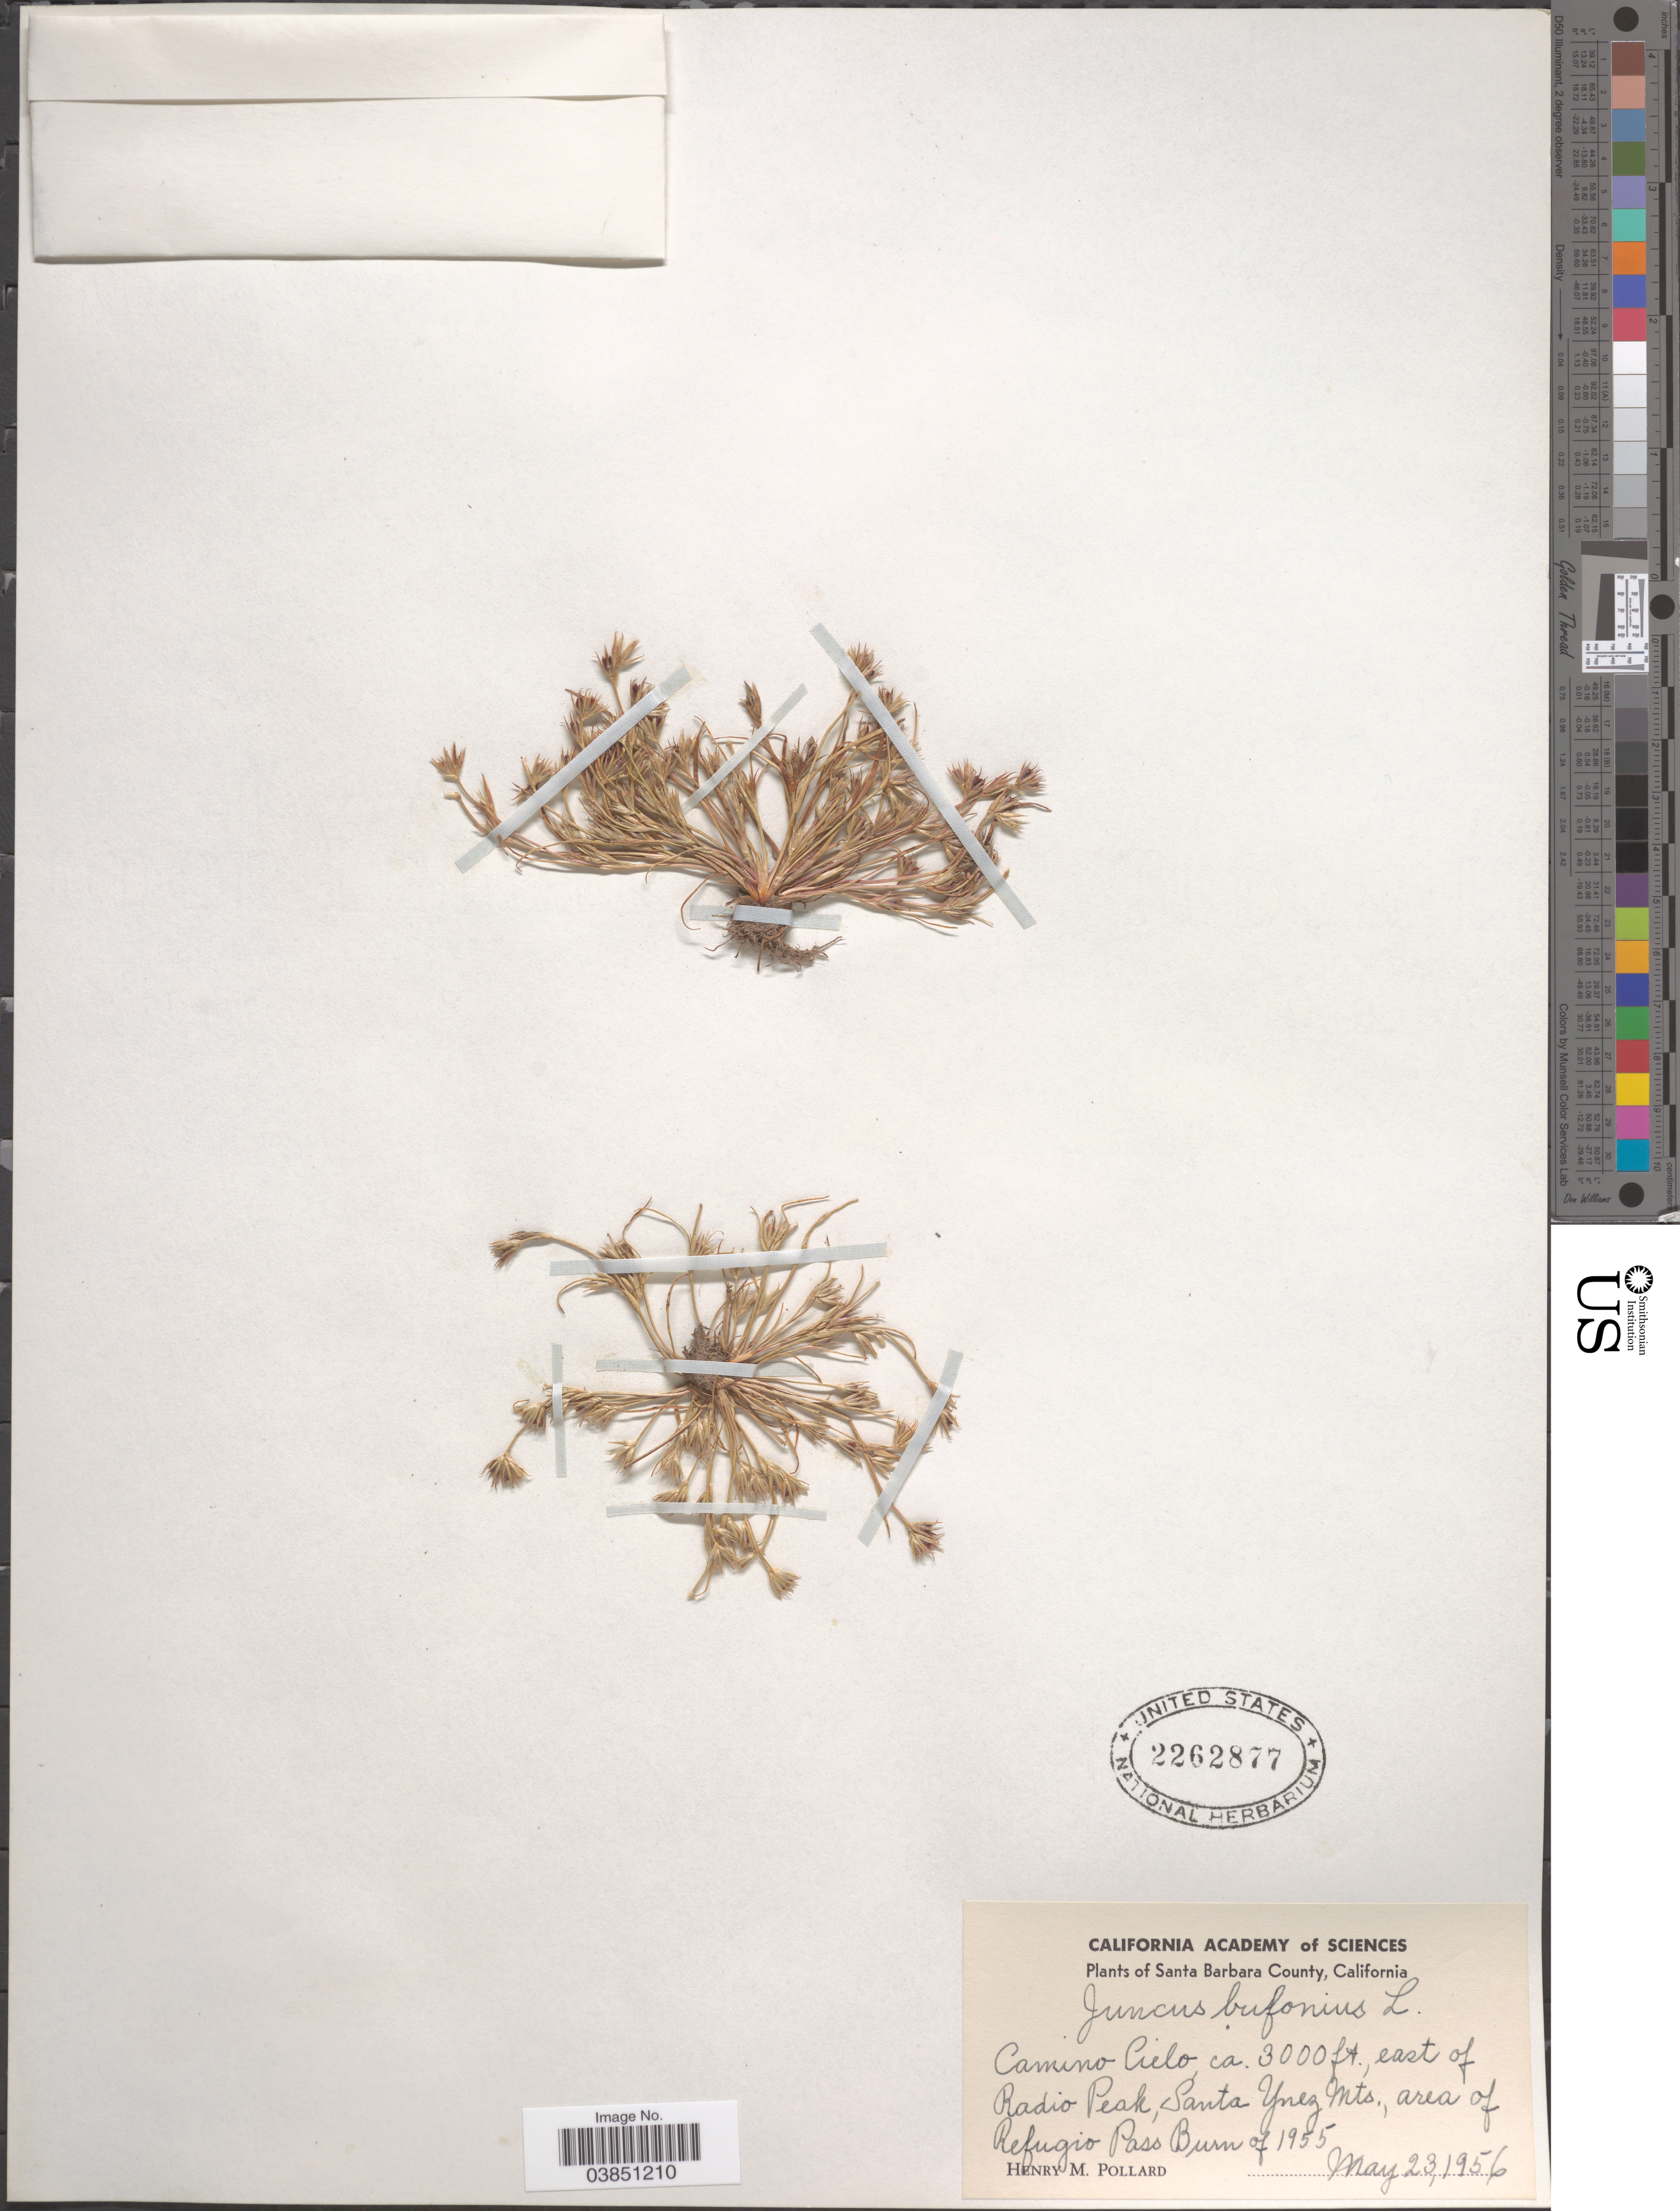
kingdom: Plantae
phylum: Tracheophyta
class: Liliopsida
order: Poales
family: Juncaceae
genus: Juncus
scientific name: Juncus bufonius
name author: L.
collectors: H. M. Pollard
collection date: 1956-05-23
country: United States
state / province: California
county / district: Santa Barbara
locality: Santa Barbara County. Camino Cielo, east of Radio Peak, Santa Ynez Mts., area of Refugio Pass Burn of 1955.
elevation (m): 914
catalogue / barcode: US 2262877